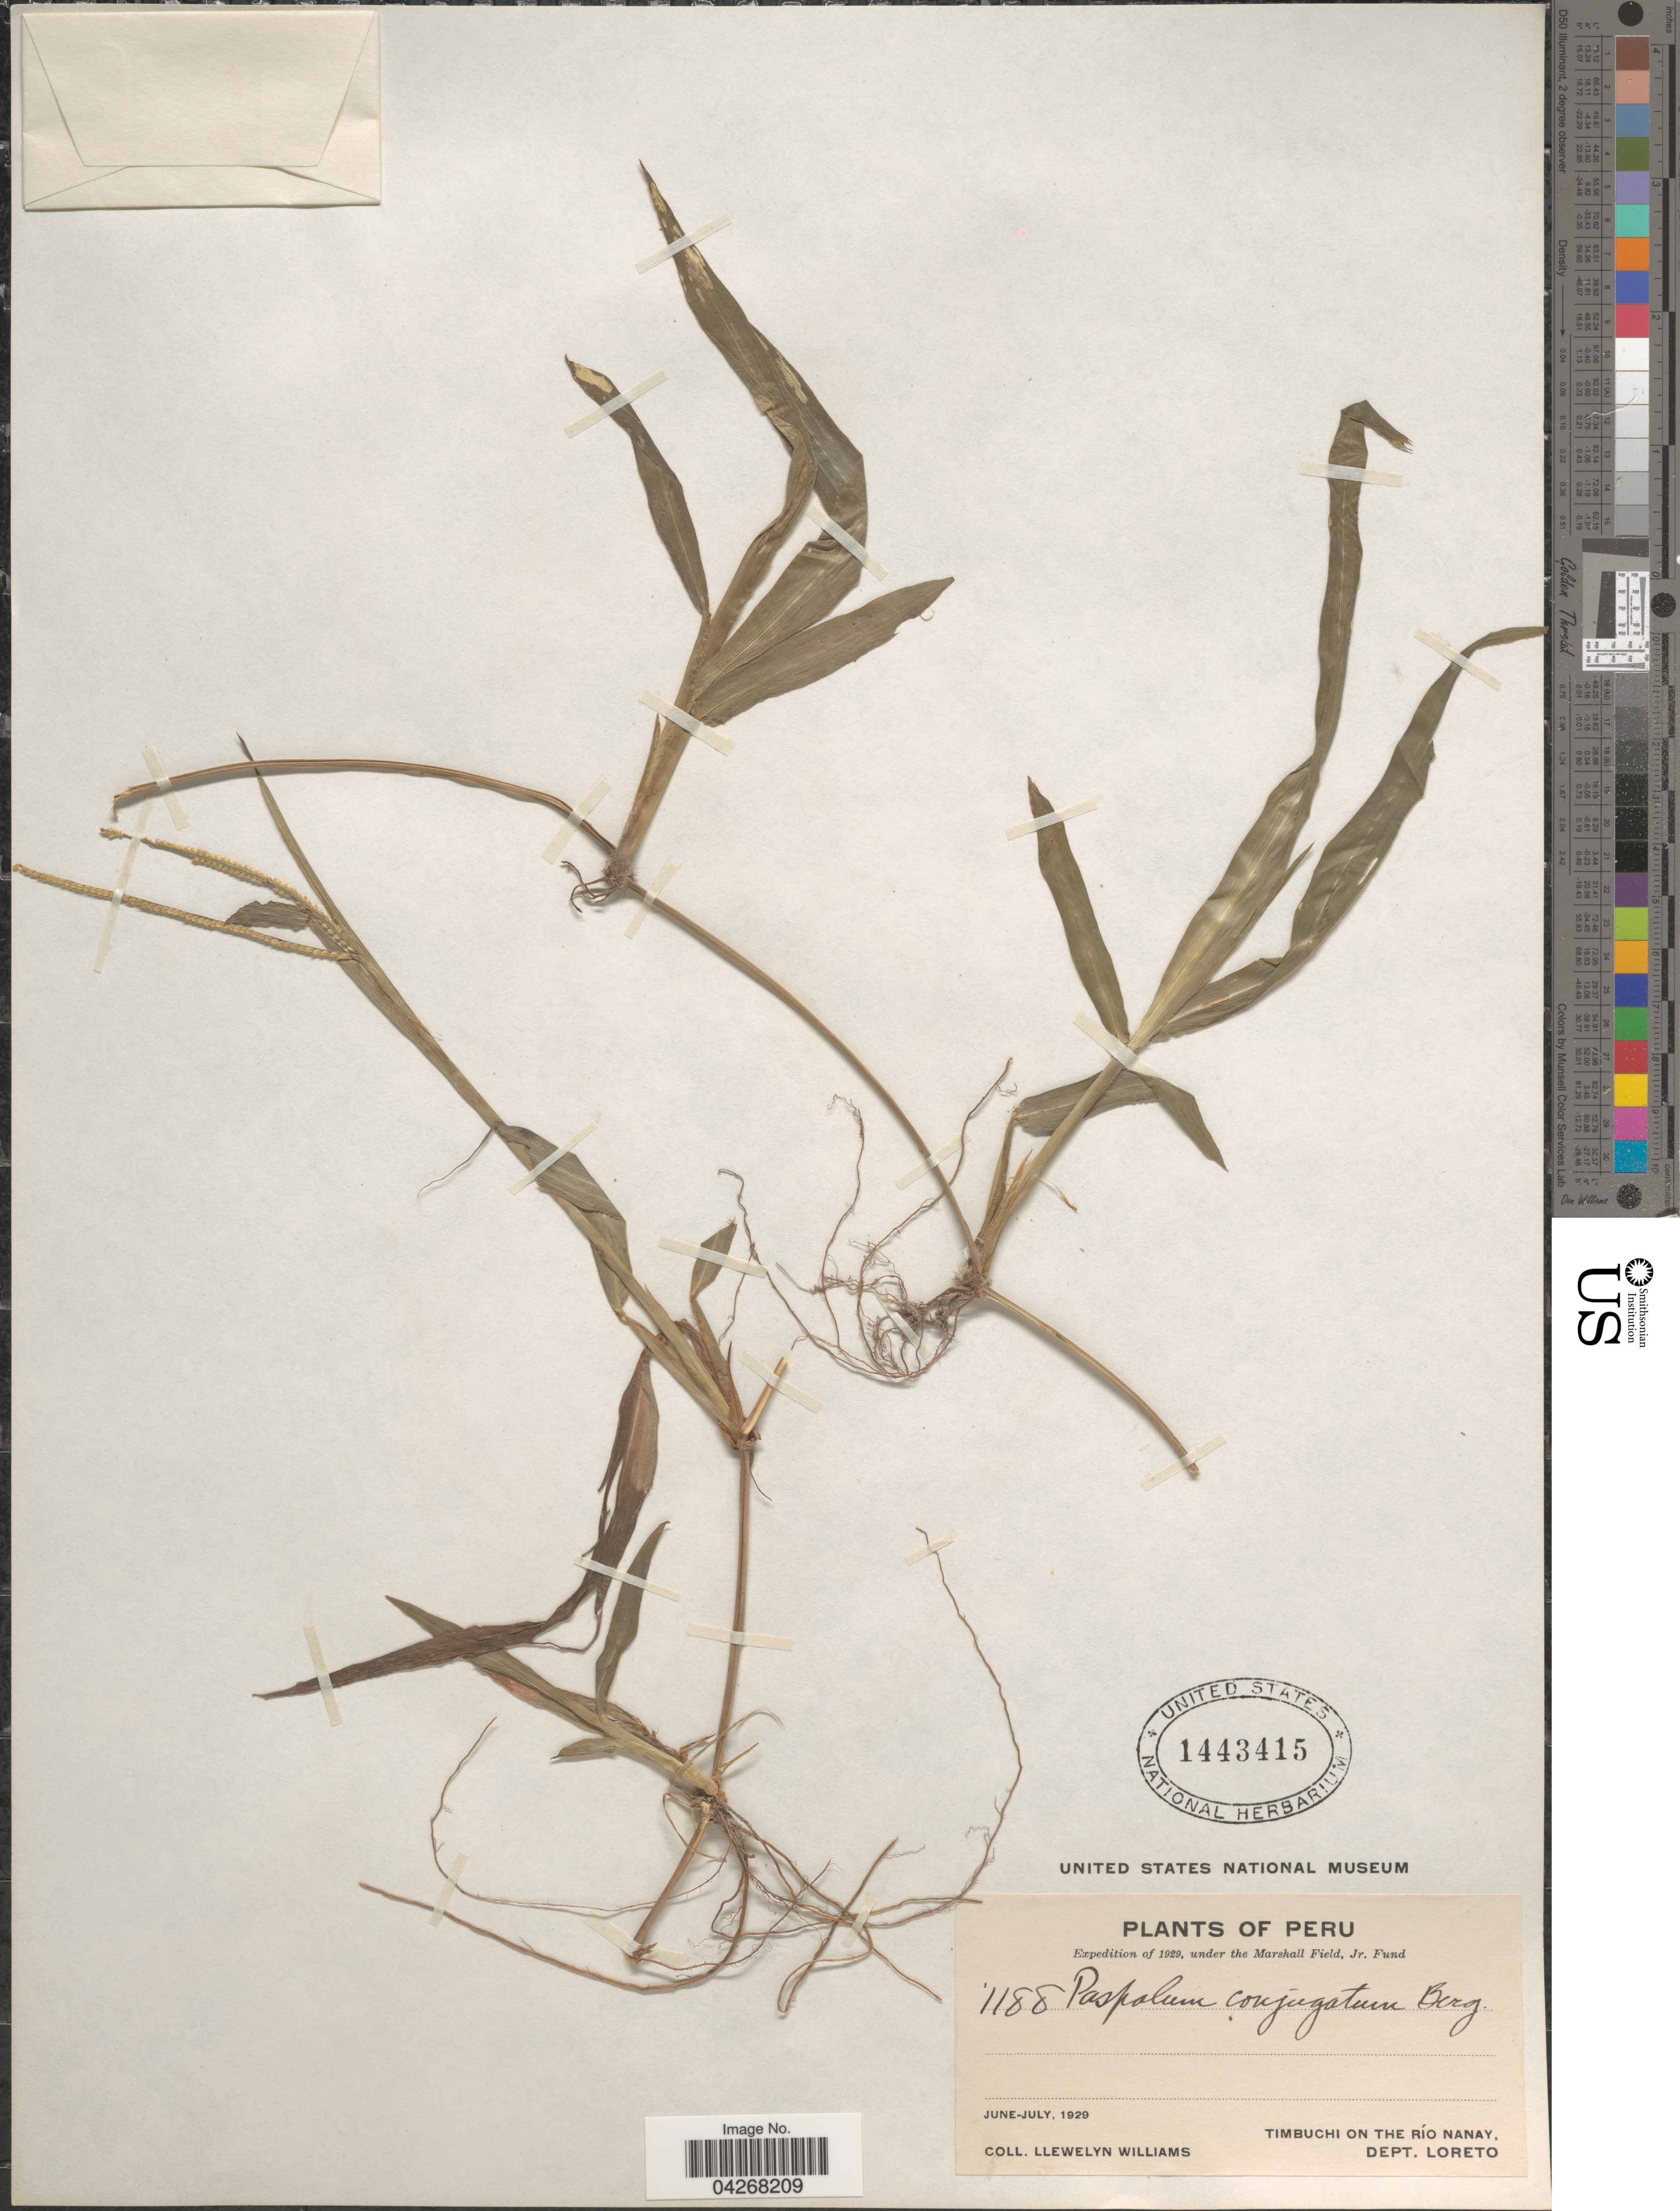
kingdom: Plantae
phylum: Tracheophyta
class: Liliopsida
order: Poales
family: Poaceae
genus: Paspalum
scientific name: Paspalum conjugatum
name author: P.J. Bergius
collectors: Ll. Williams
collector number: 1188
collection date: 1929-06/1929-07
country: Peru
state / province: Loreto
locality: Expedition of 1929. Timbuchi on the Río Nanay, Dept. Loreto.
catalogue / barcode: US 1443415